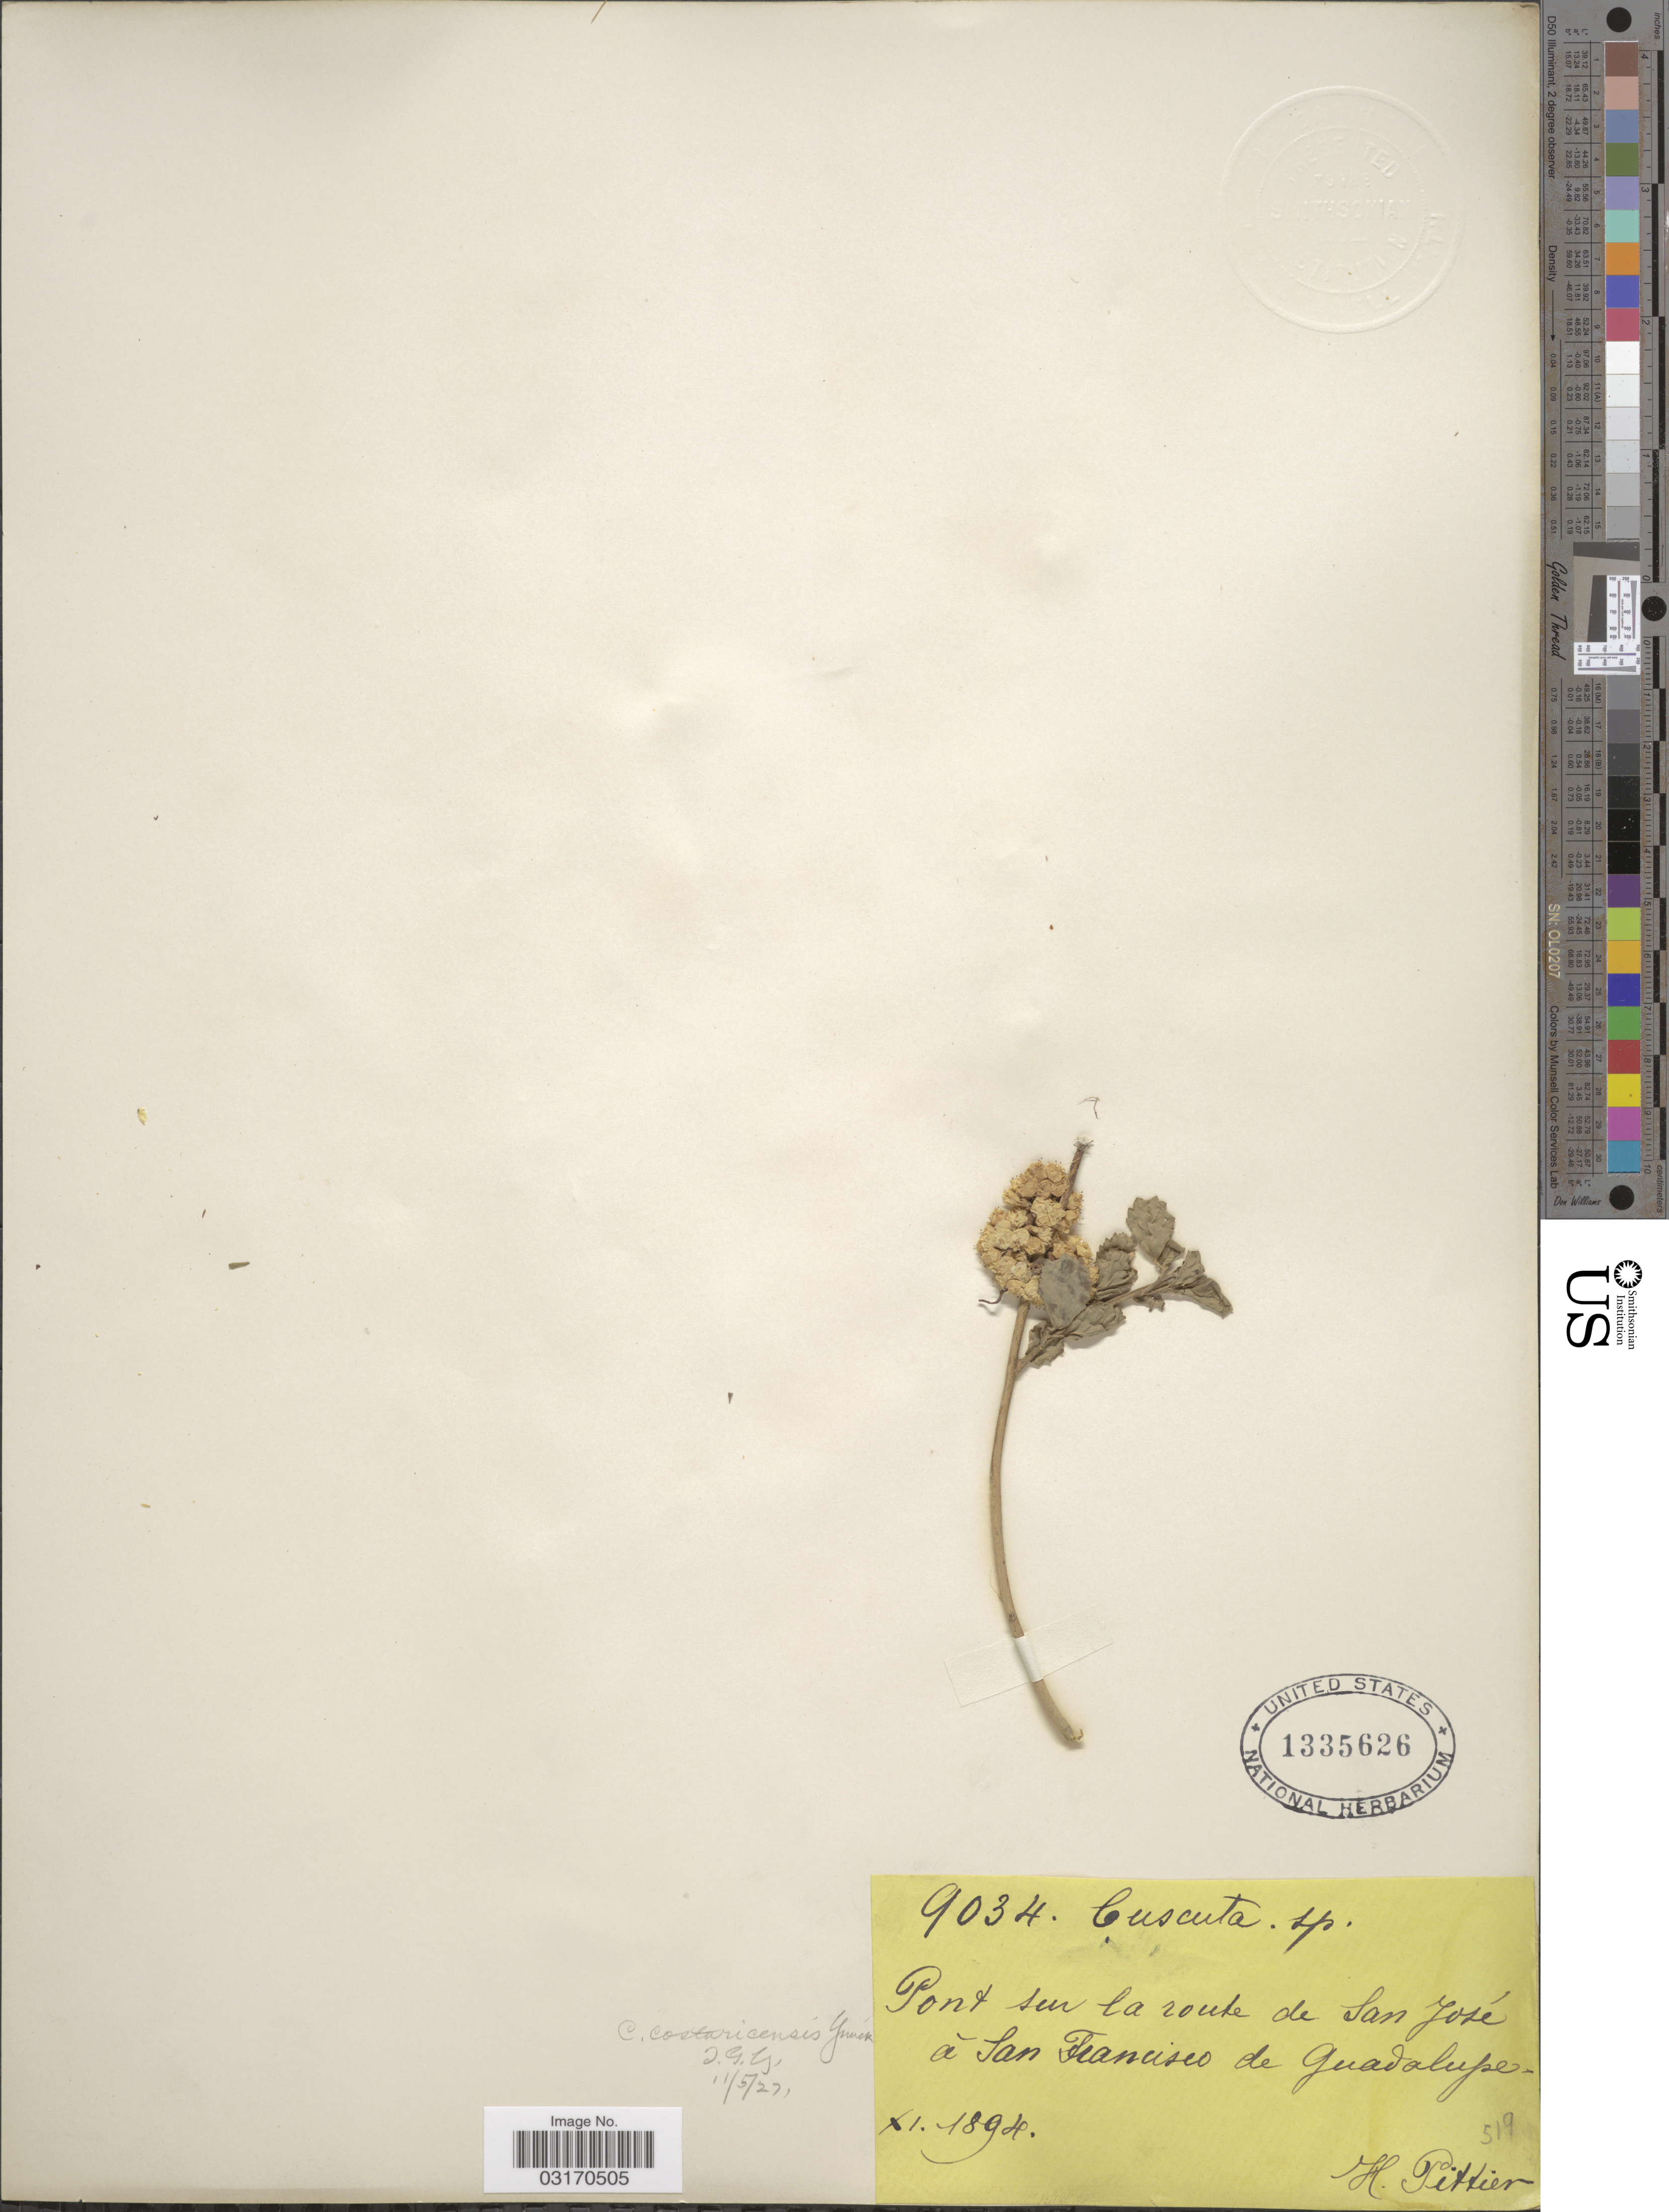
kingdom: Plantae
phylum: Tracheophyta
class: Magnoliopsida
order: Solanales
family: Convolvulaceae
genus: Cuscuta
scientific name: Cuscuta costaricensis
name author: Yunck.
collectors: H. F. Pittier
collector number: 9034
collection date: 1894-11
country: Costa Rica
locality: Pont sur la route de San José á San Francisco de Guadalupe.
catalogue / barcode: US 1335626